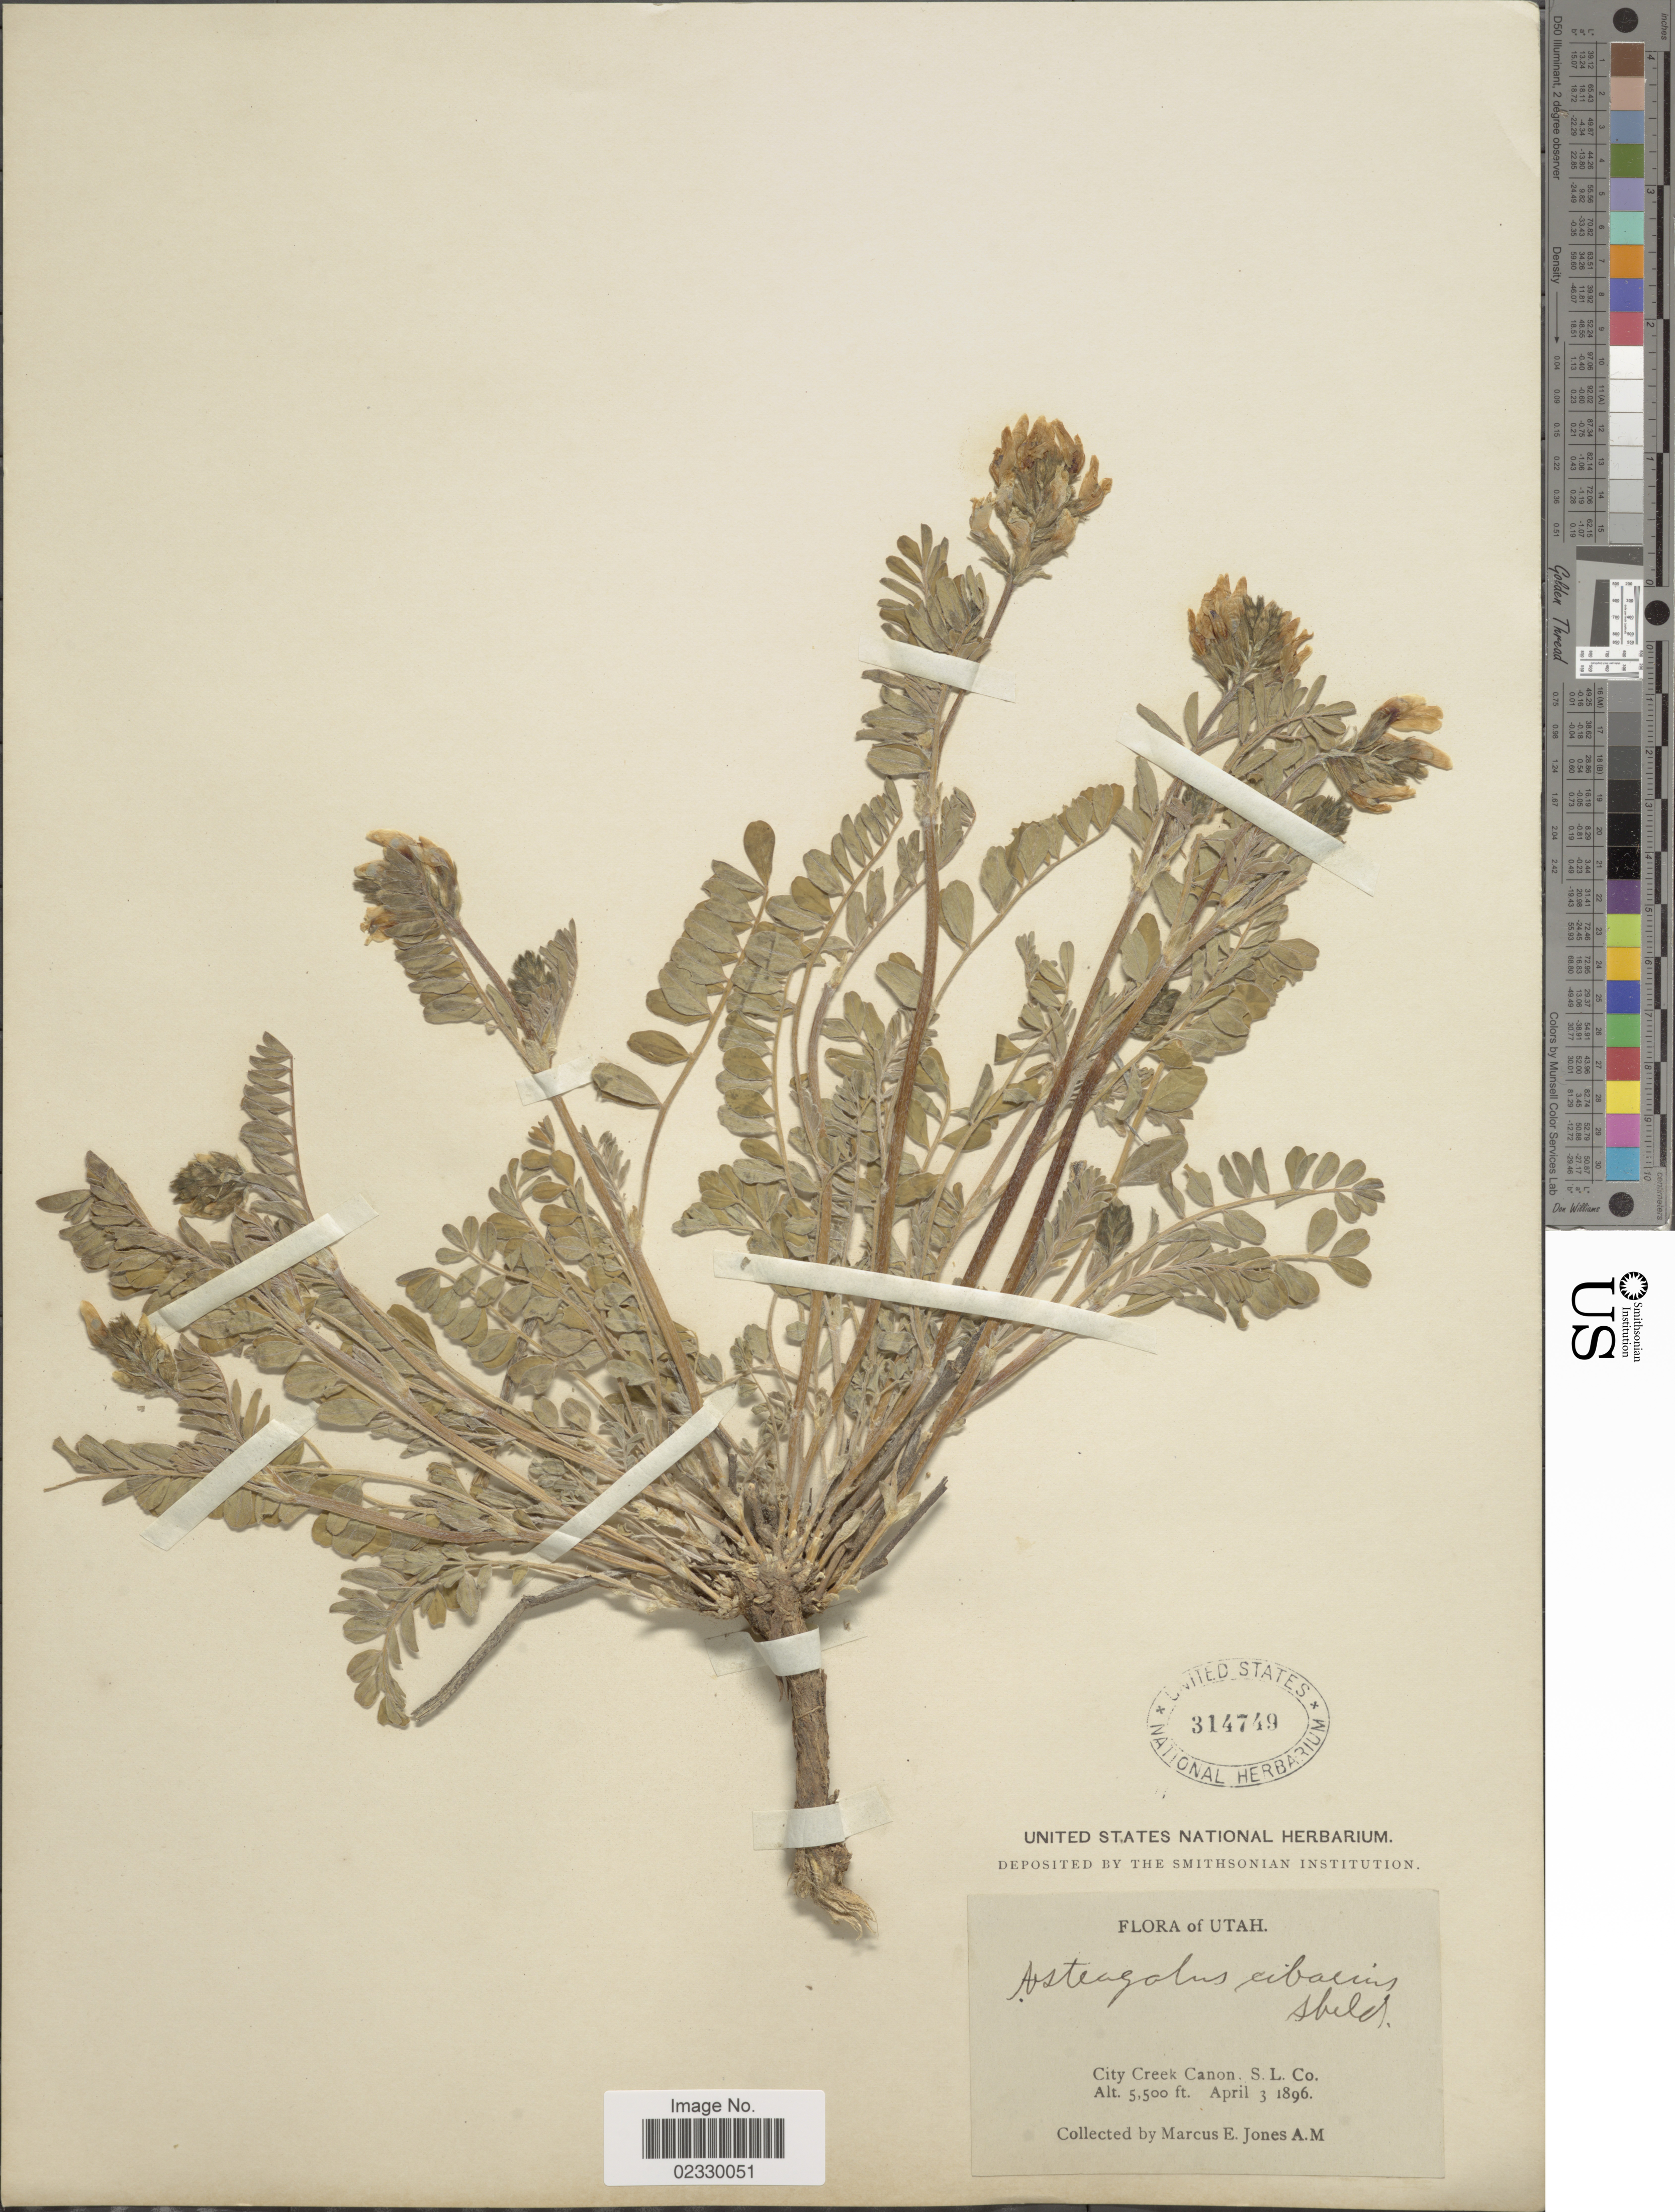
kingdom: Plantae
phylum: Tracheophyta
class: Magnoliopsida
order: Fabales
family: Fabaceae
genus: Astragalus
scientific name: Astragalus cibarius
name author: E. Sheld.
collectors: M. E. Jones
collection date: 1896-04-03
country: United States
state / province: Utah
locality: City Creek, S. L. Co.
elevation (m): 1676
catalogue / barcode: US 314749